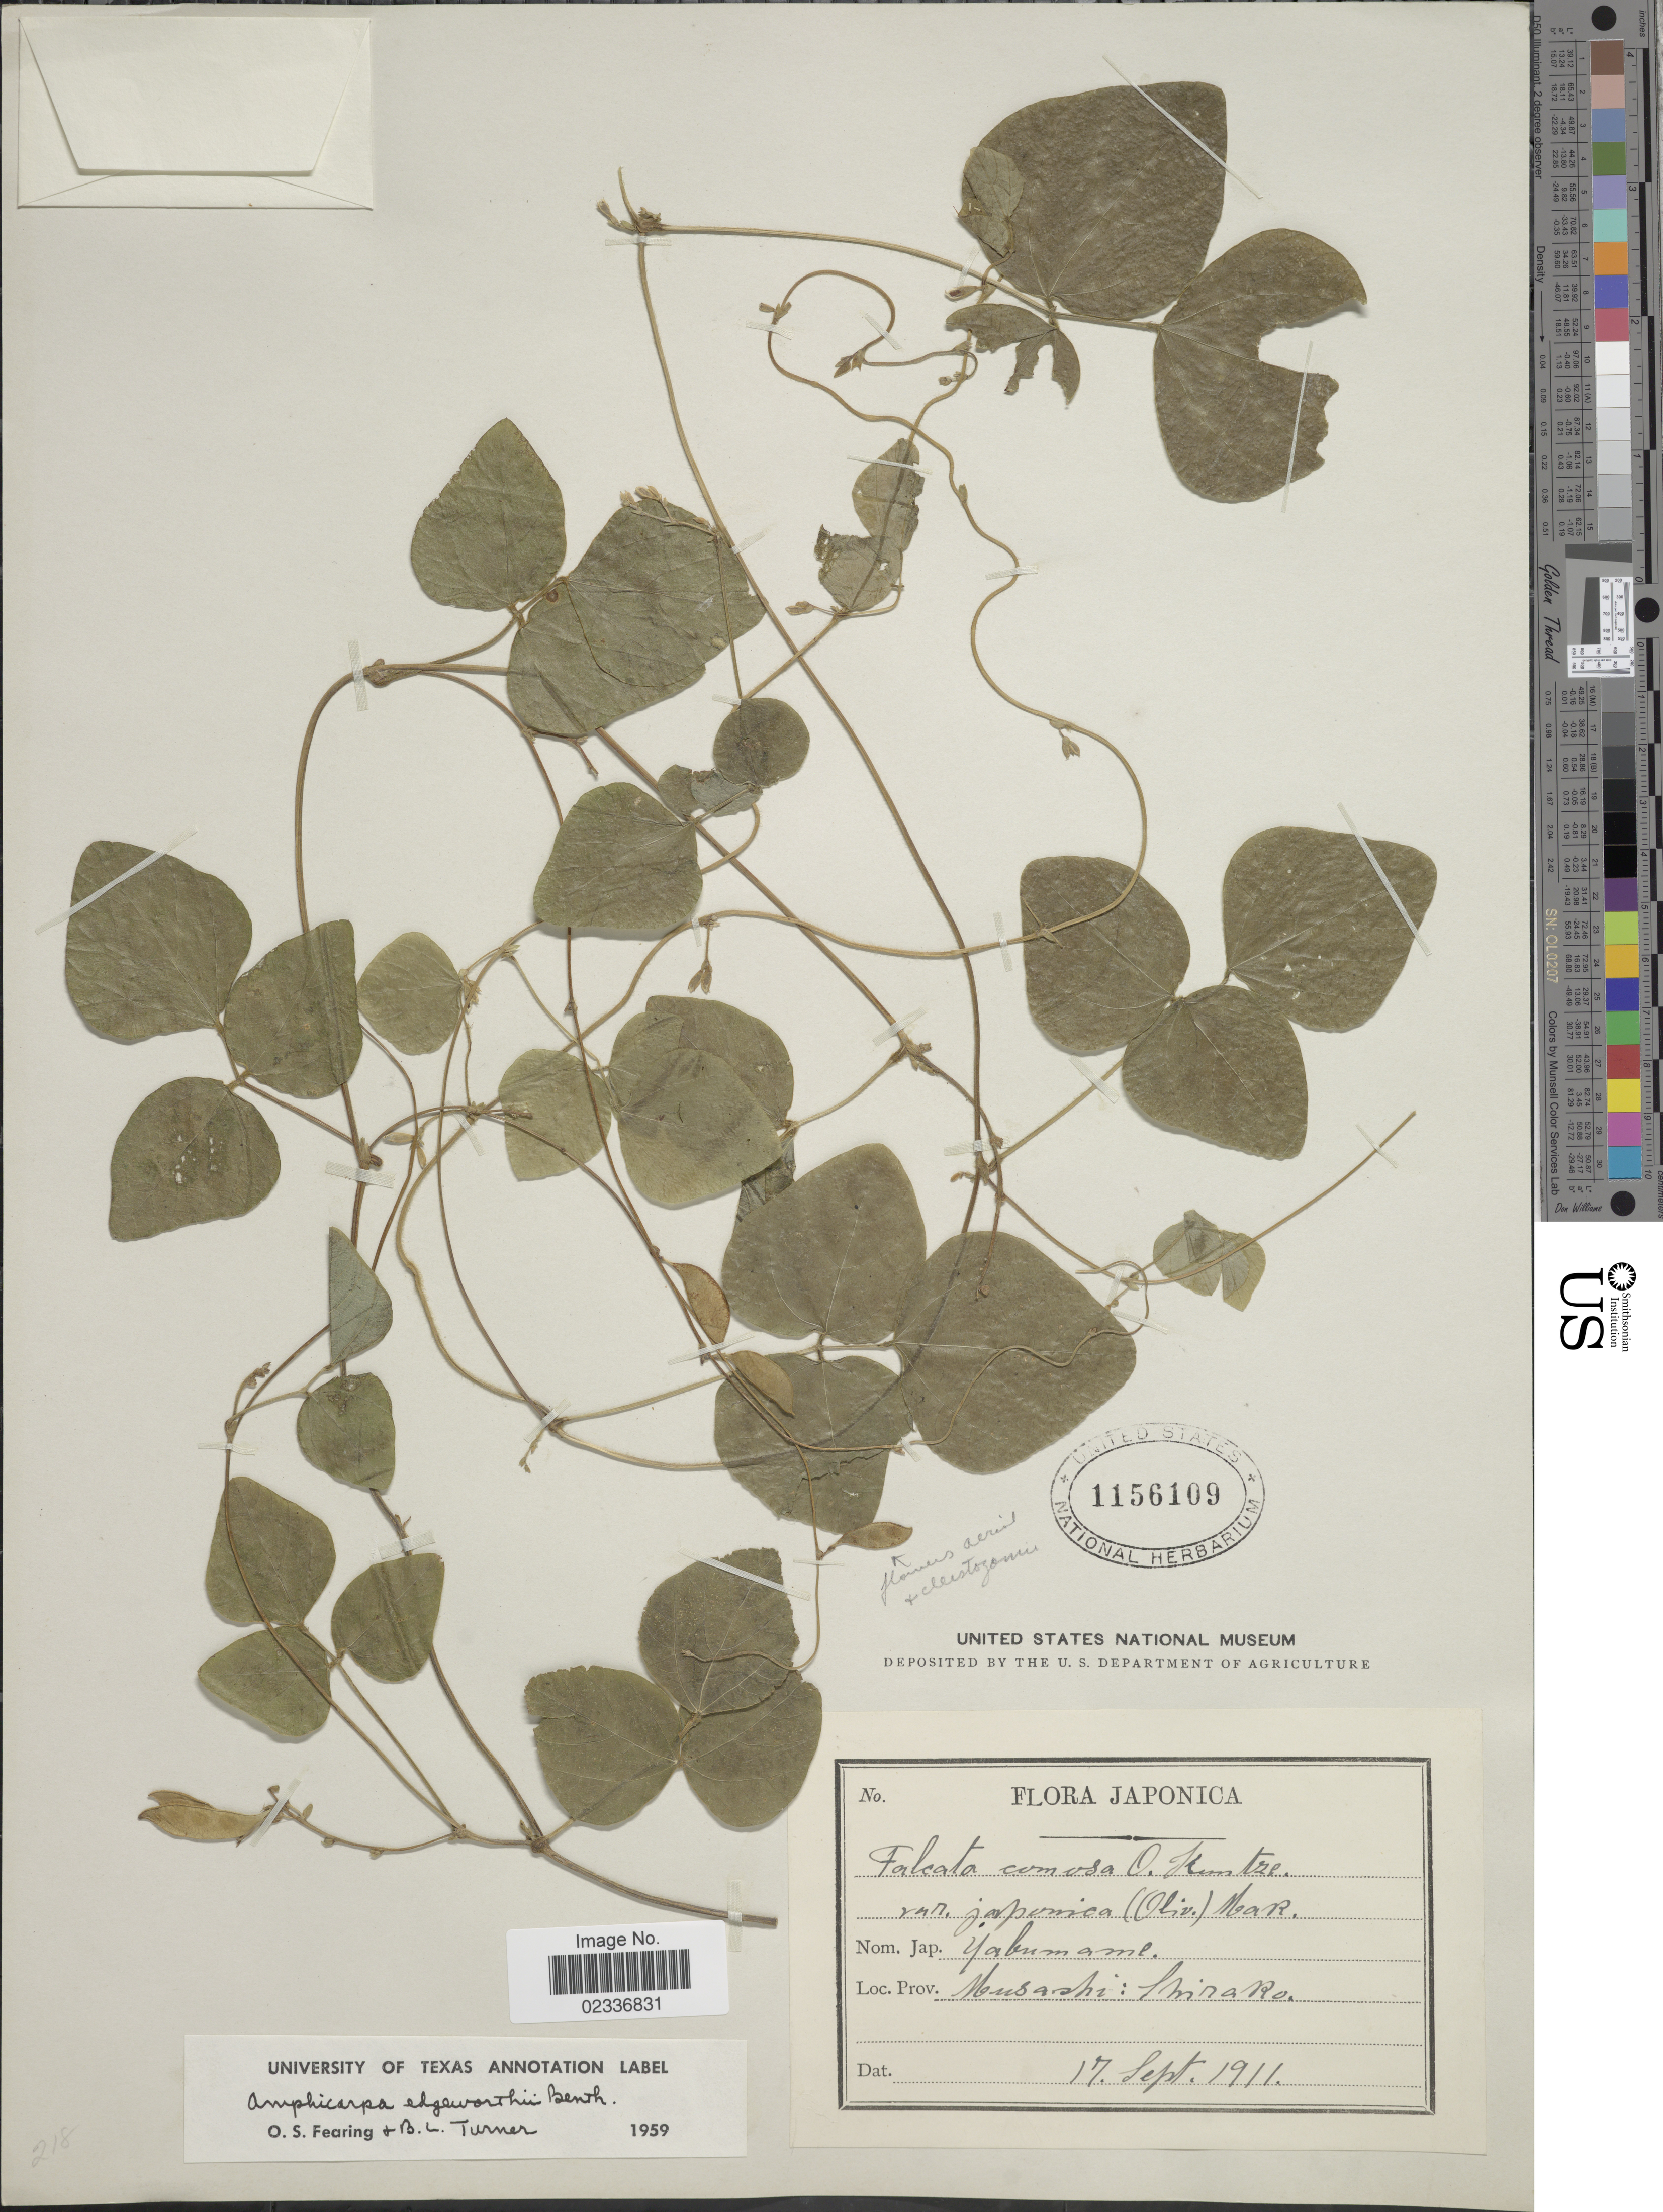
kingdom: Plantae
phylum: Tracheophyta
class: Magnoliopsida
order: Fabales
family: Fabaceae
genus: Amphicarpaea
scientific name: Amphicarpaea edgeworthii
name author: Benth.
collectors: ex herb. U. S. Department of Agriculture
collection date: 1911-09-17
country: Japan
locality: Musashi: Shirako.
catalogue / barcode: US 1156109